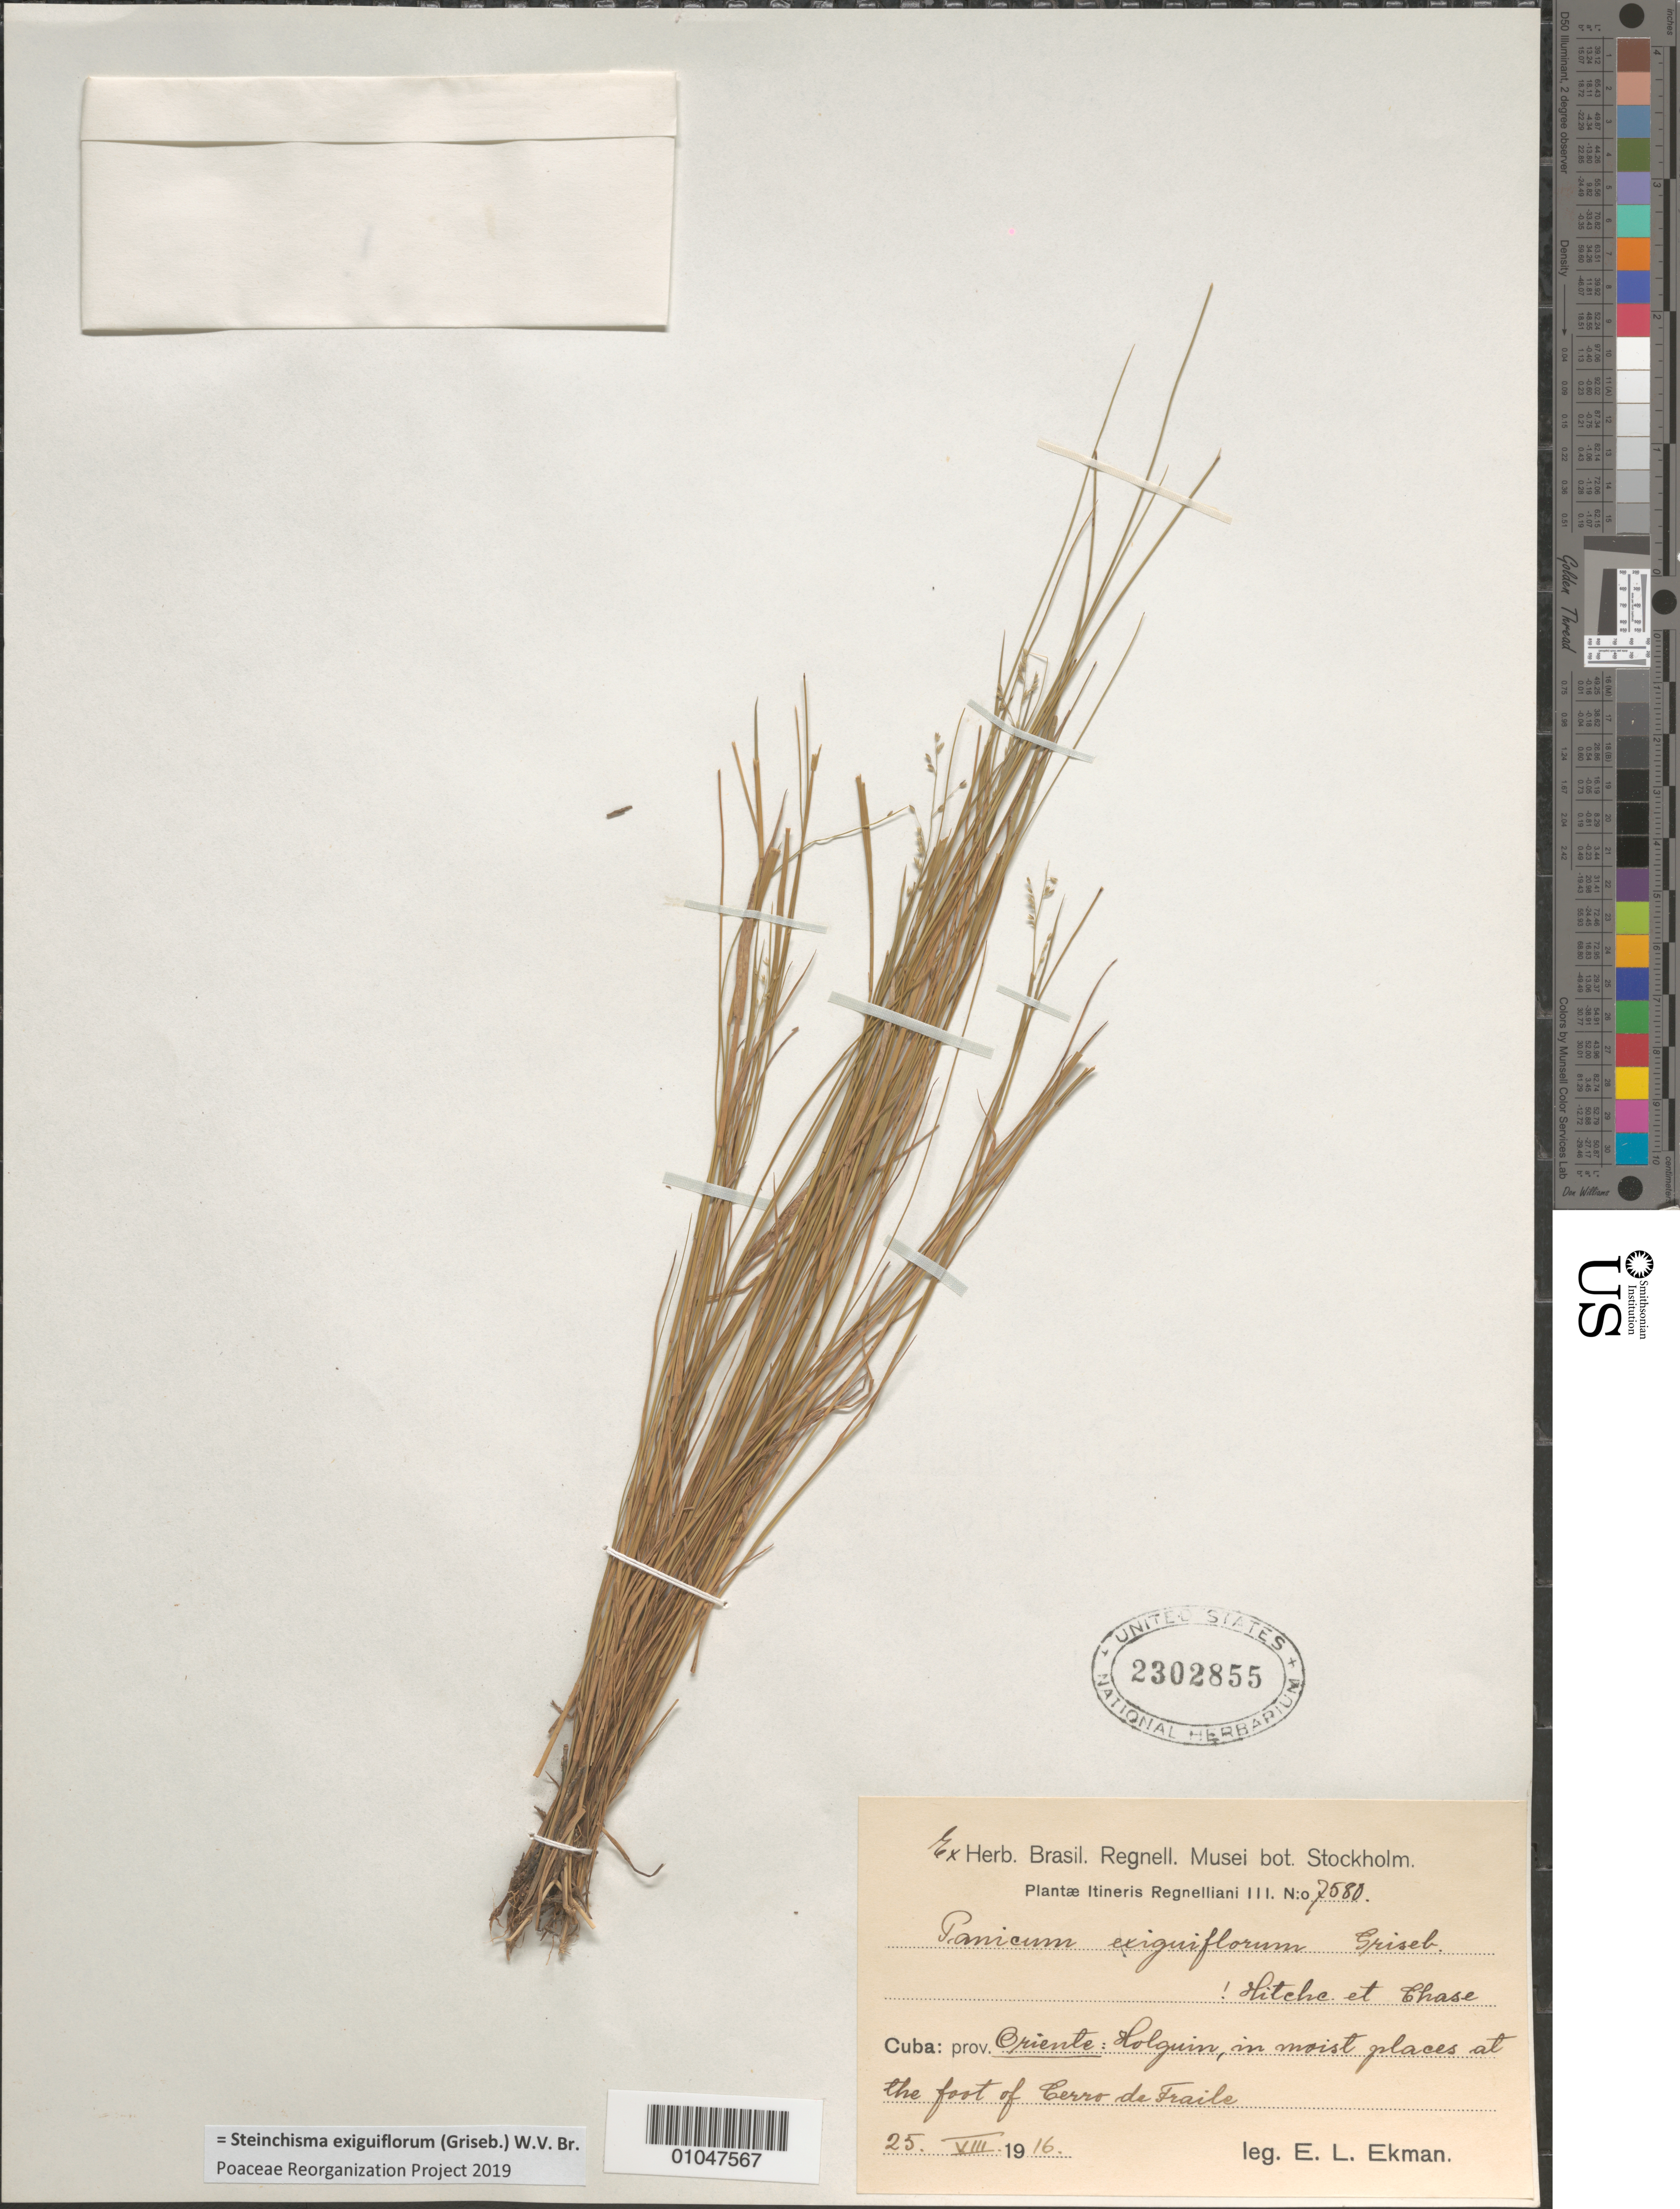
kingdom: Plantae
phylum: Tracheophyta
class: Liliopsida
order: Poales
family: Poaceae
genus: Panicum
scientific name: Panicum exiguiflorum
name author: Griseb.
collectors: E. L. Ekman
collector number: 7580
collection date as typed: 25 Aug 1916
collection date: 1916-08-25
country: Cuba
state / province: Holguín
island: Cuba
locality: At the foot of Cerro de Fraile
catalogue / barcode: US 2302855